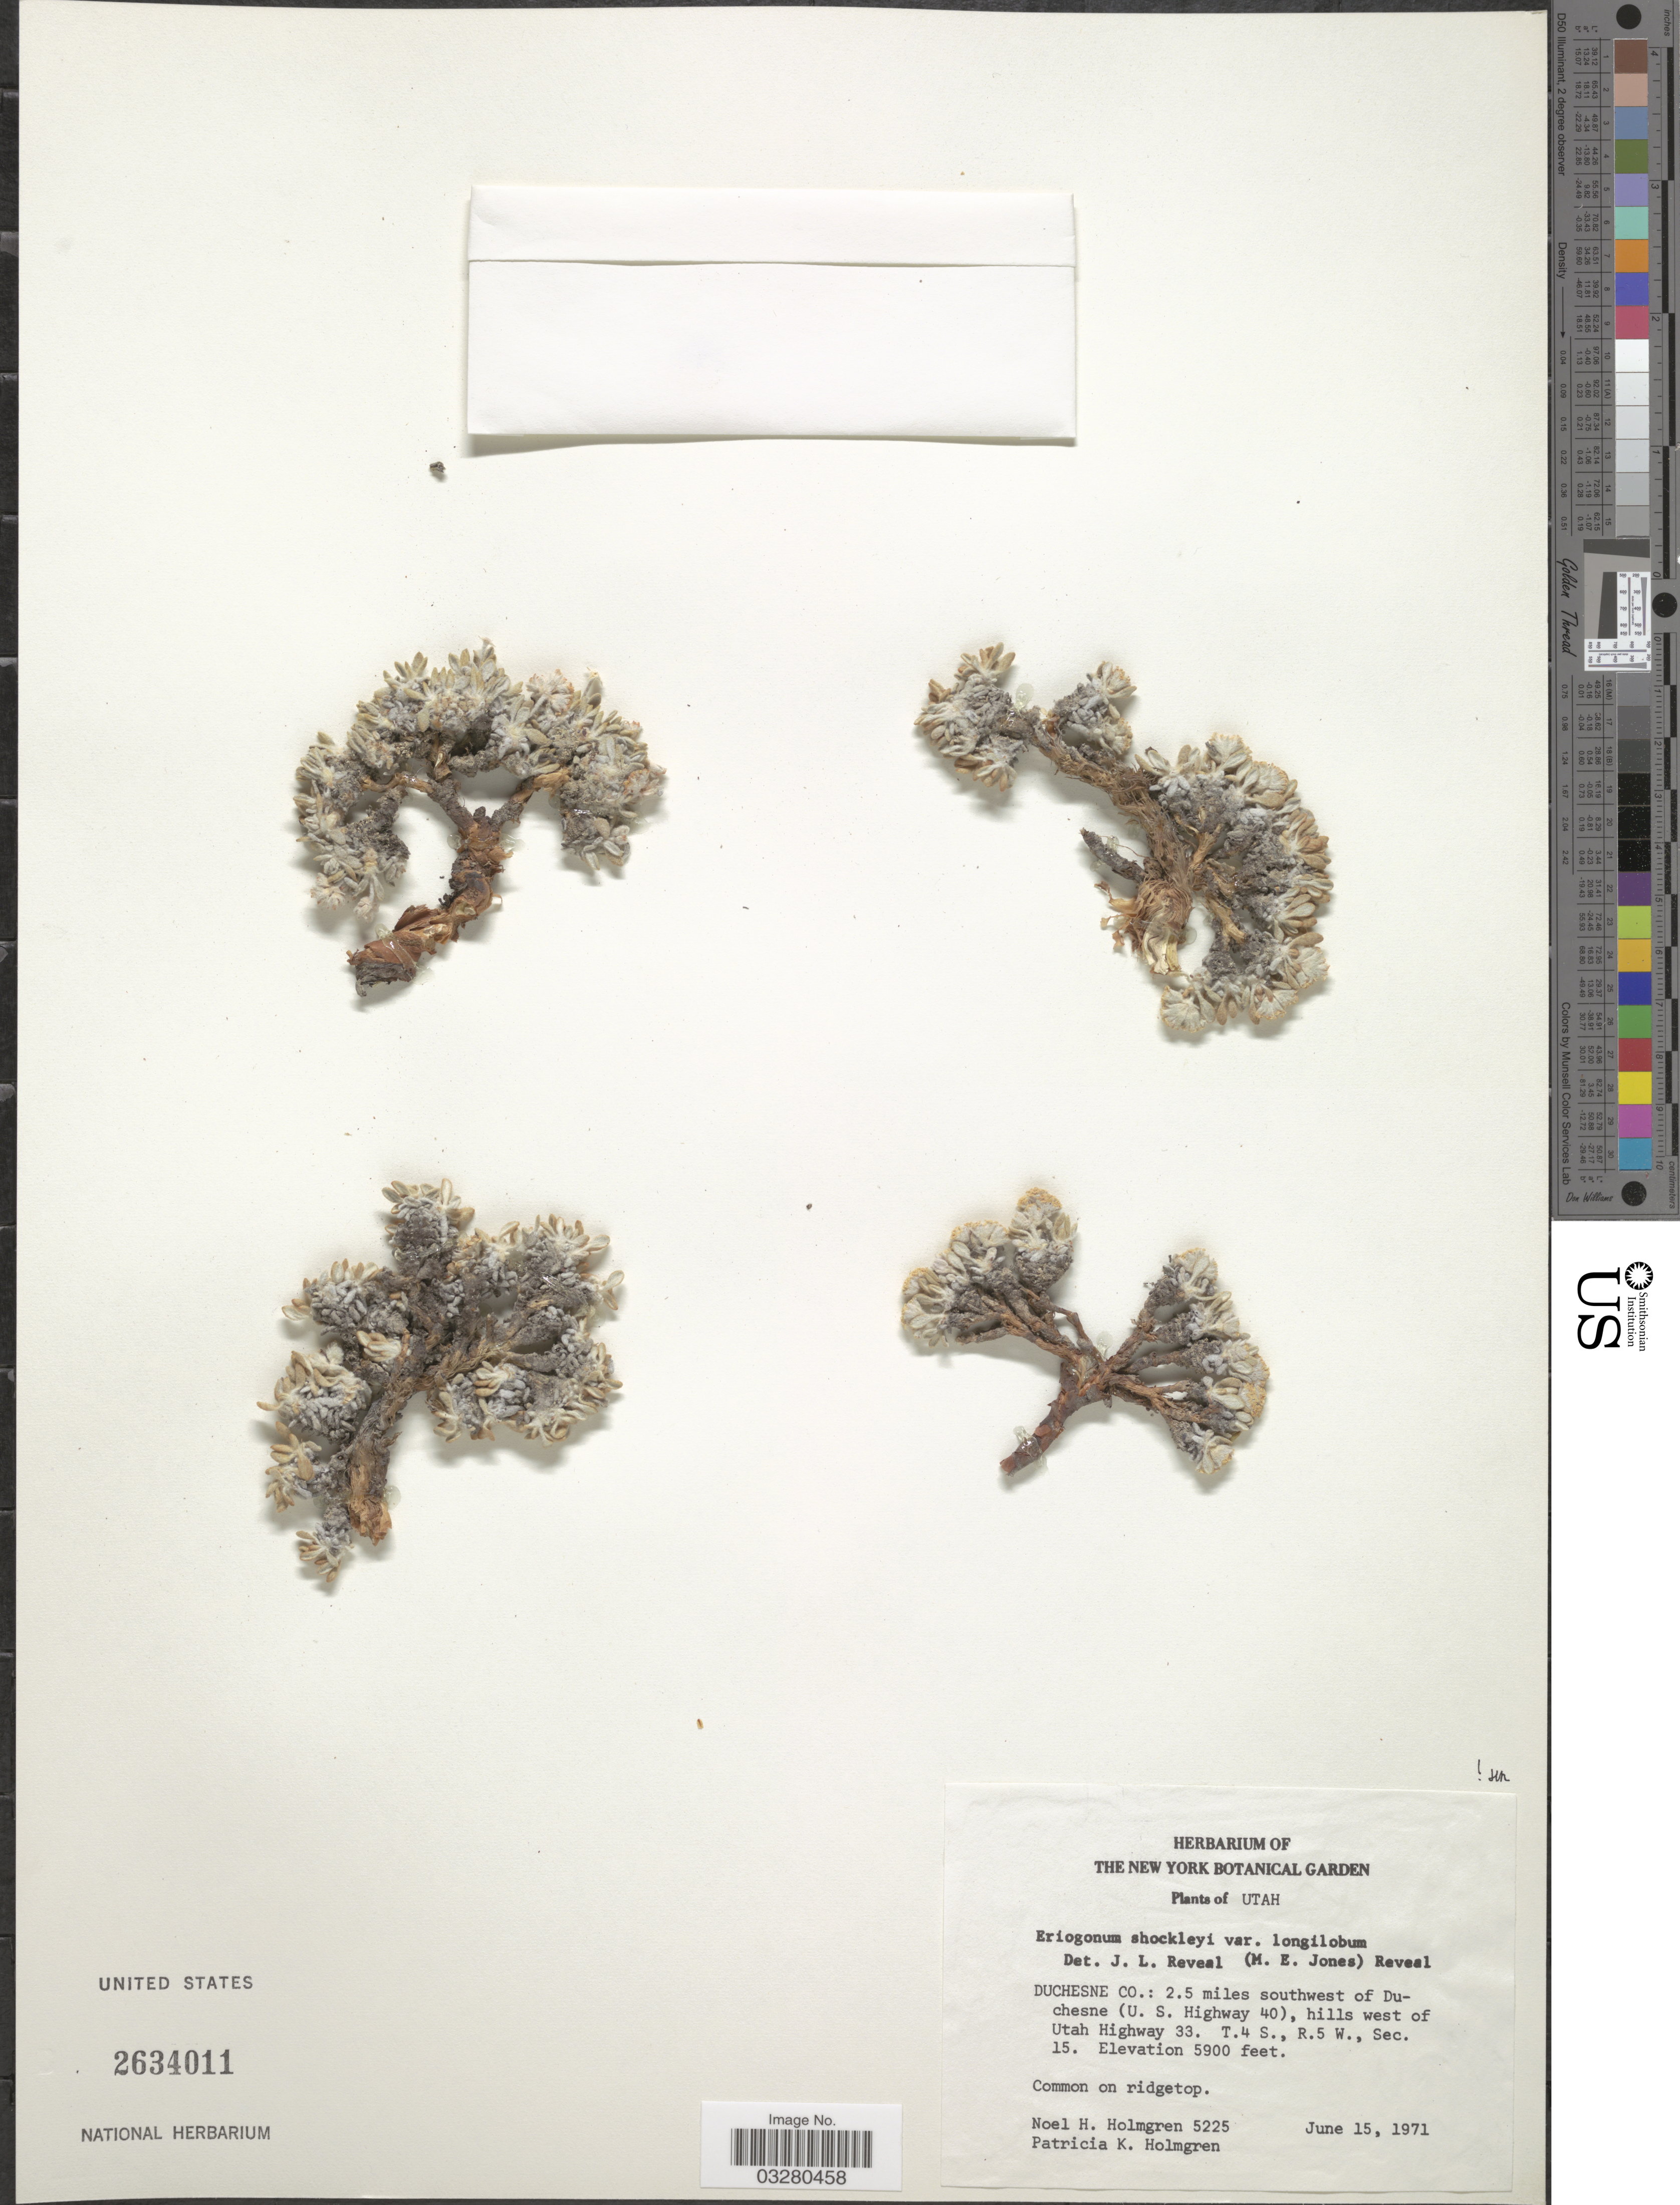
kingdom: Plantae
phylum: Tracheophyta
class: Magnoliopsida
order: Caryophyllales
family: Polygonaceae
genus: Eriogonum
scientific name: Eriogonum shockleyi var. longilobum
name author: (M.E. Jones) Reveal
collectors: N. H. Holmgren & P. K. Holmgren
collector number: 5225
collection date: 1971-06-15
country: United States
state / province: Utah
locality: Duchesne Co.: 2.5 miles southwest of Duchesne (U. S. Highway 40), hills west of Utah Highway 33. T.4 S., R.5 W., Sec. 15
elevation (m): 1798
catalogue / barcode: US 2634011